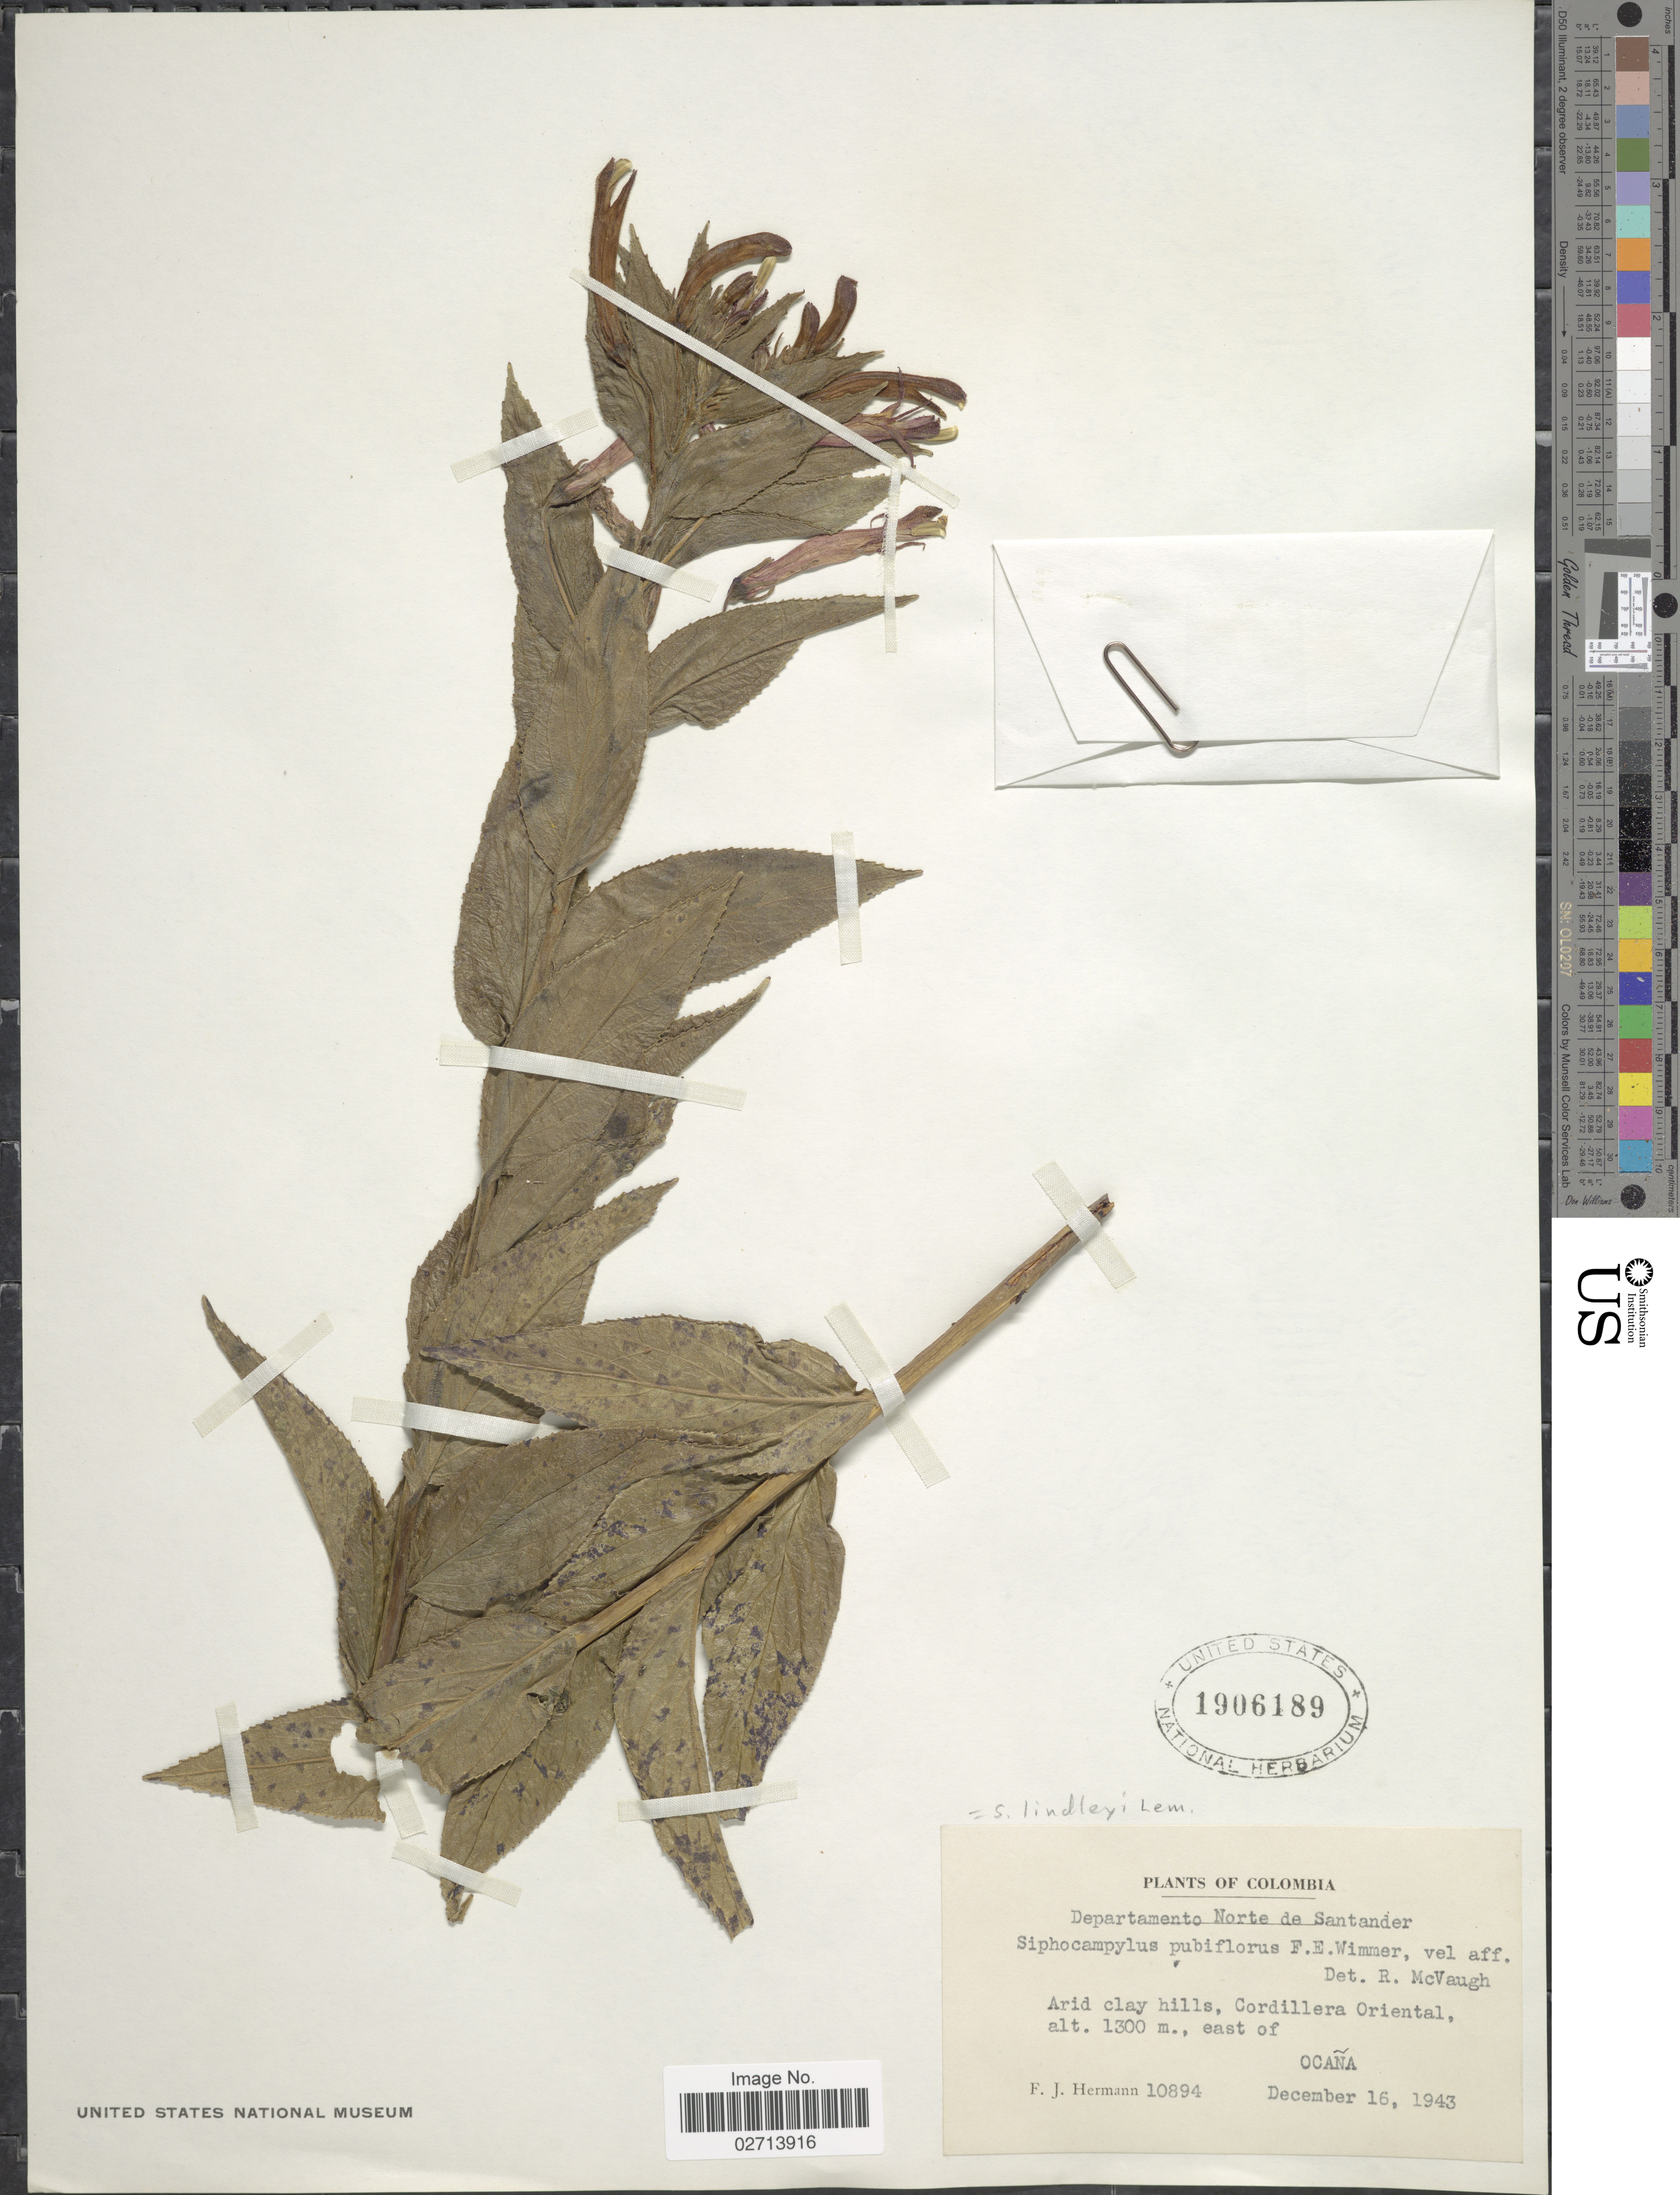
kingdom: Plantae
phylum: Tracheophyta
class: Magnoliopsida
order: Asterales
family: Campanulaceae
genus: Siphocampylus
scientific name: Siphocampylus lindleyi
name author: Lem.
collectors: F. J. Hermann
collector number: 10894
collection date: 1943-12-16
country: Colombia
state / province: Norte de Santander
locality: Arid clay hills, Cordillera Oriental, east of Ocaña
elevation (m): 1300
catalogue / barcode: US 1906189